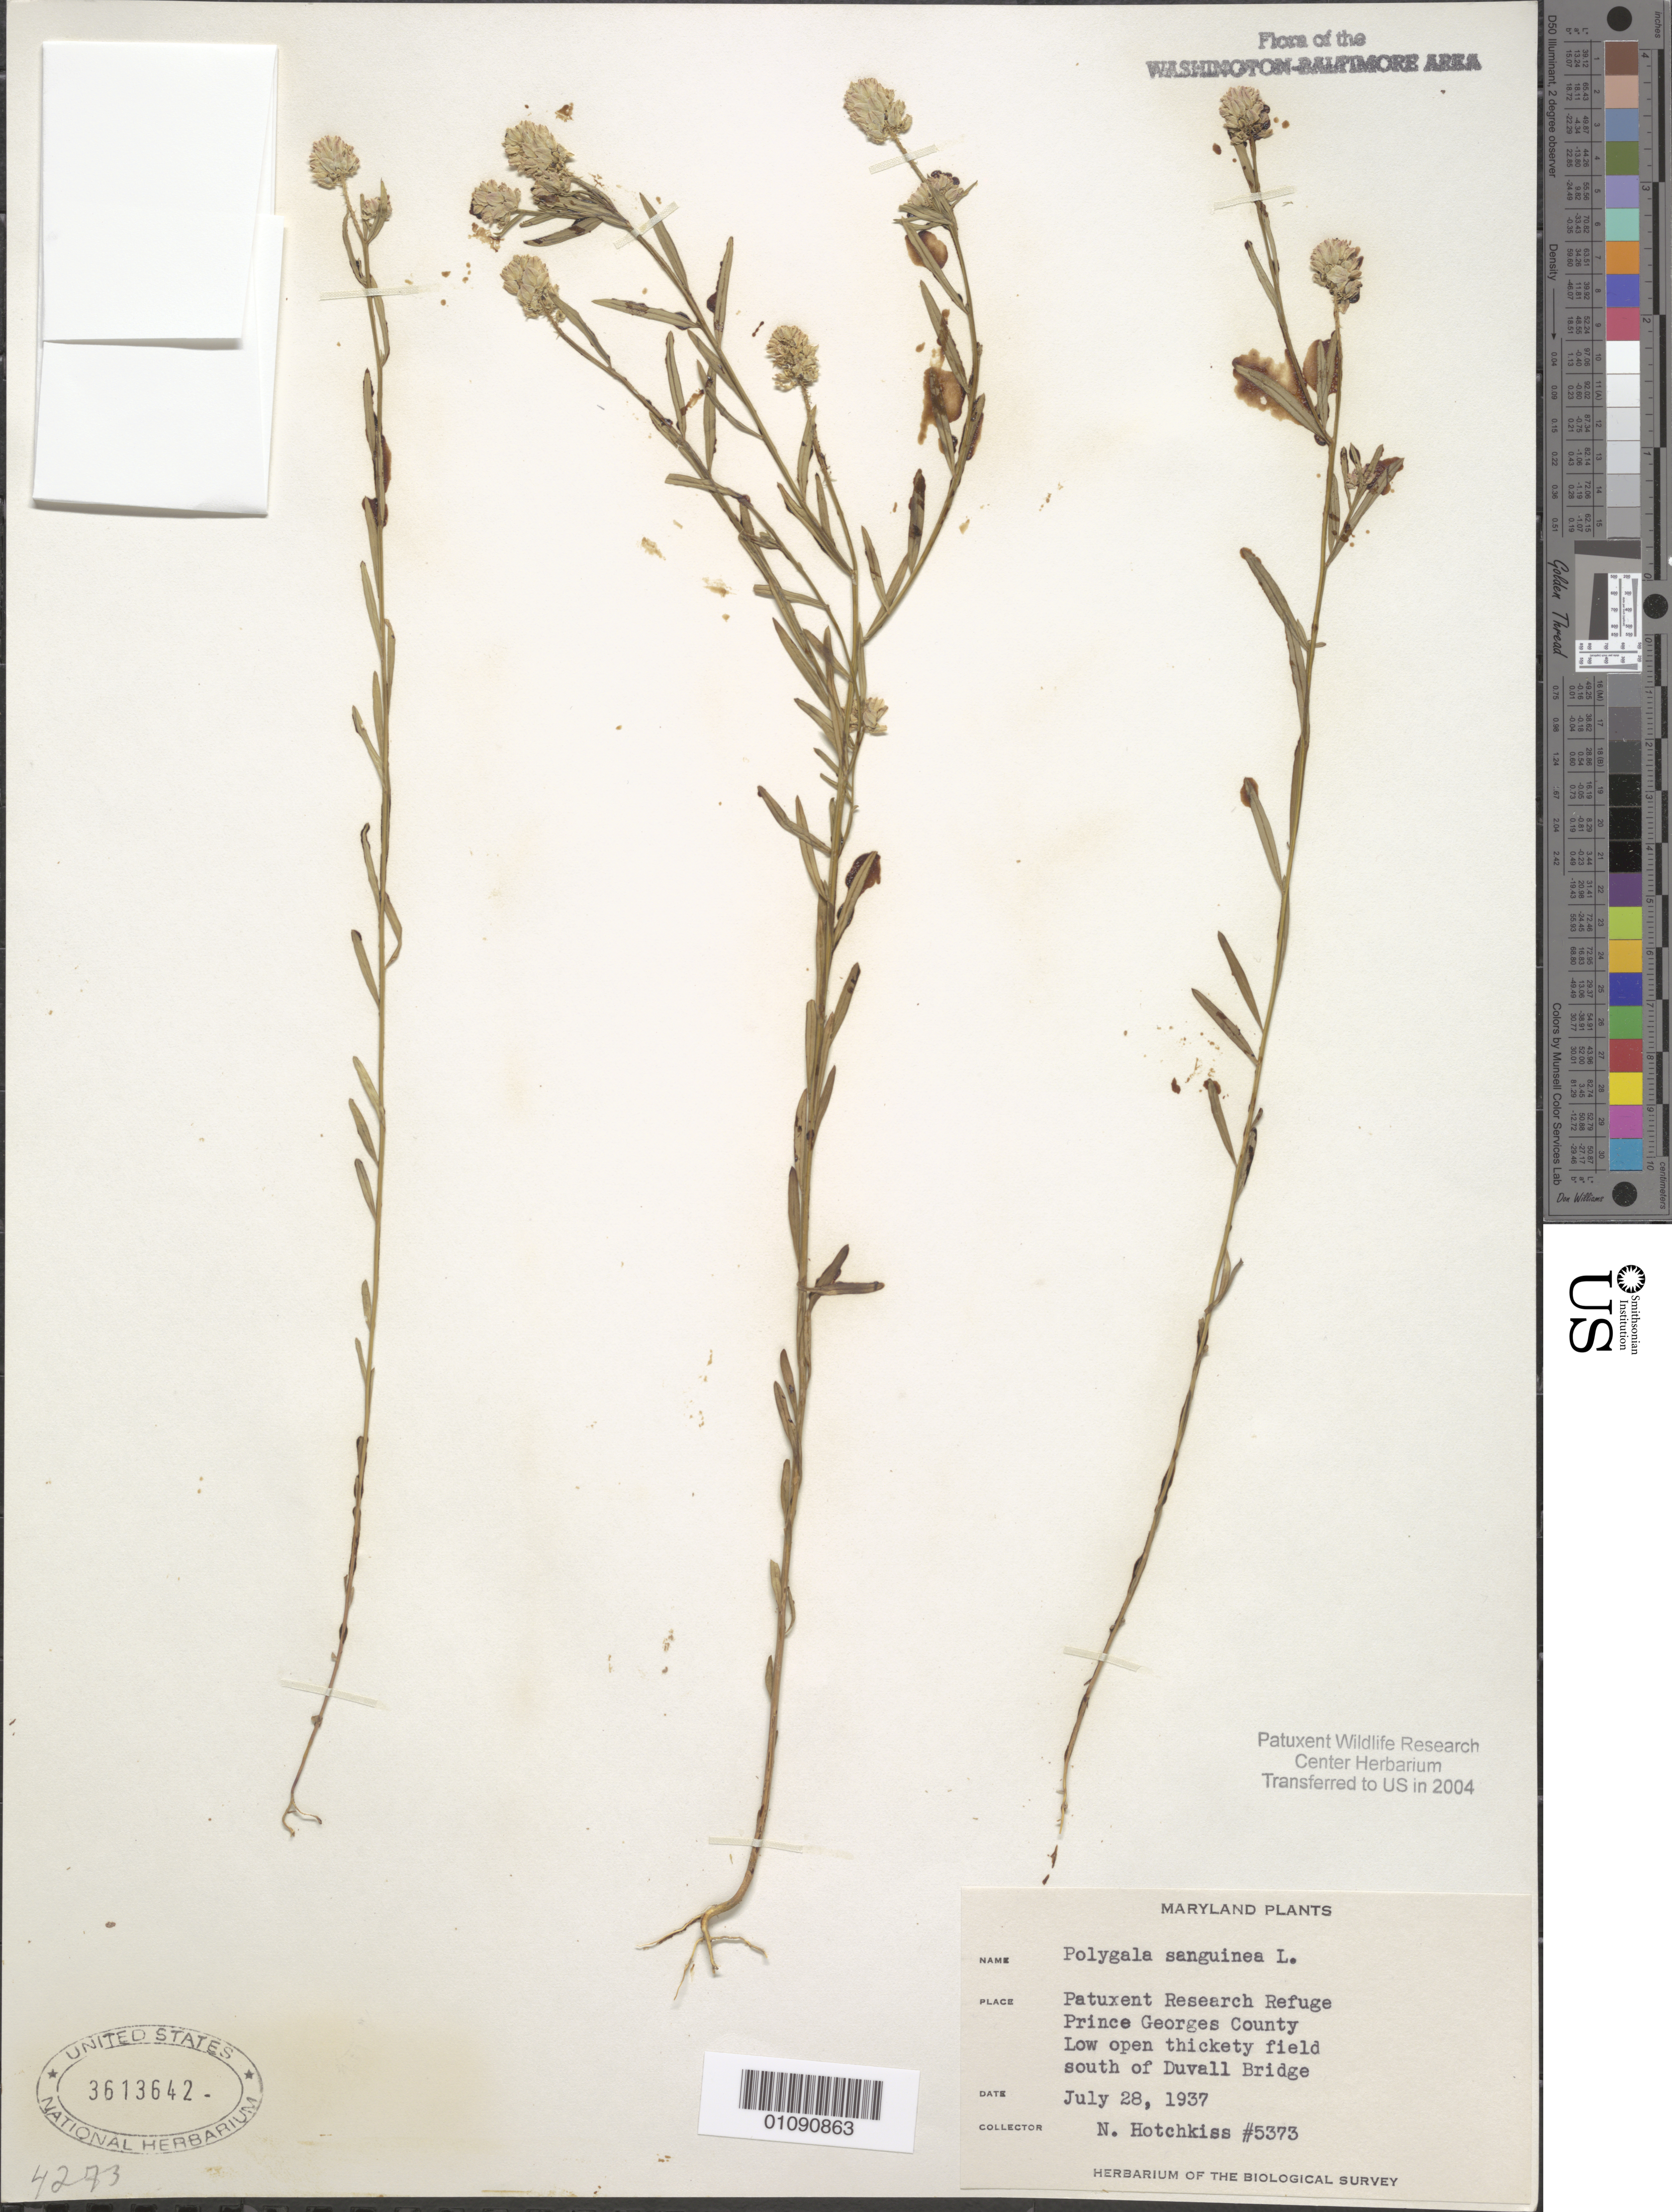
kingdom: Plantae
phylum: Tracheophyta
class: Magnoliopsida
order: Fabales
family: Polygalaceae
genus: Polygala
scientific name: Polygala sanguinea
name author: L.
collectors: N. Hotchkiss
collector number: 5373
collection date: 1937-07-28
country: United States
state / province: Maryland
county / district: Prince George's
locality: Patuxent Wildlife Refuge. S. of Duvall Bridge.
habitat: Low open thickety field.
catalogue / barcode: US 3613642